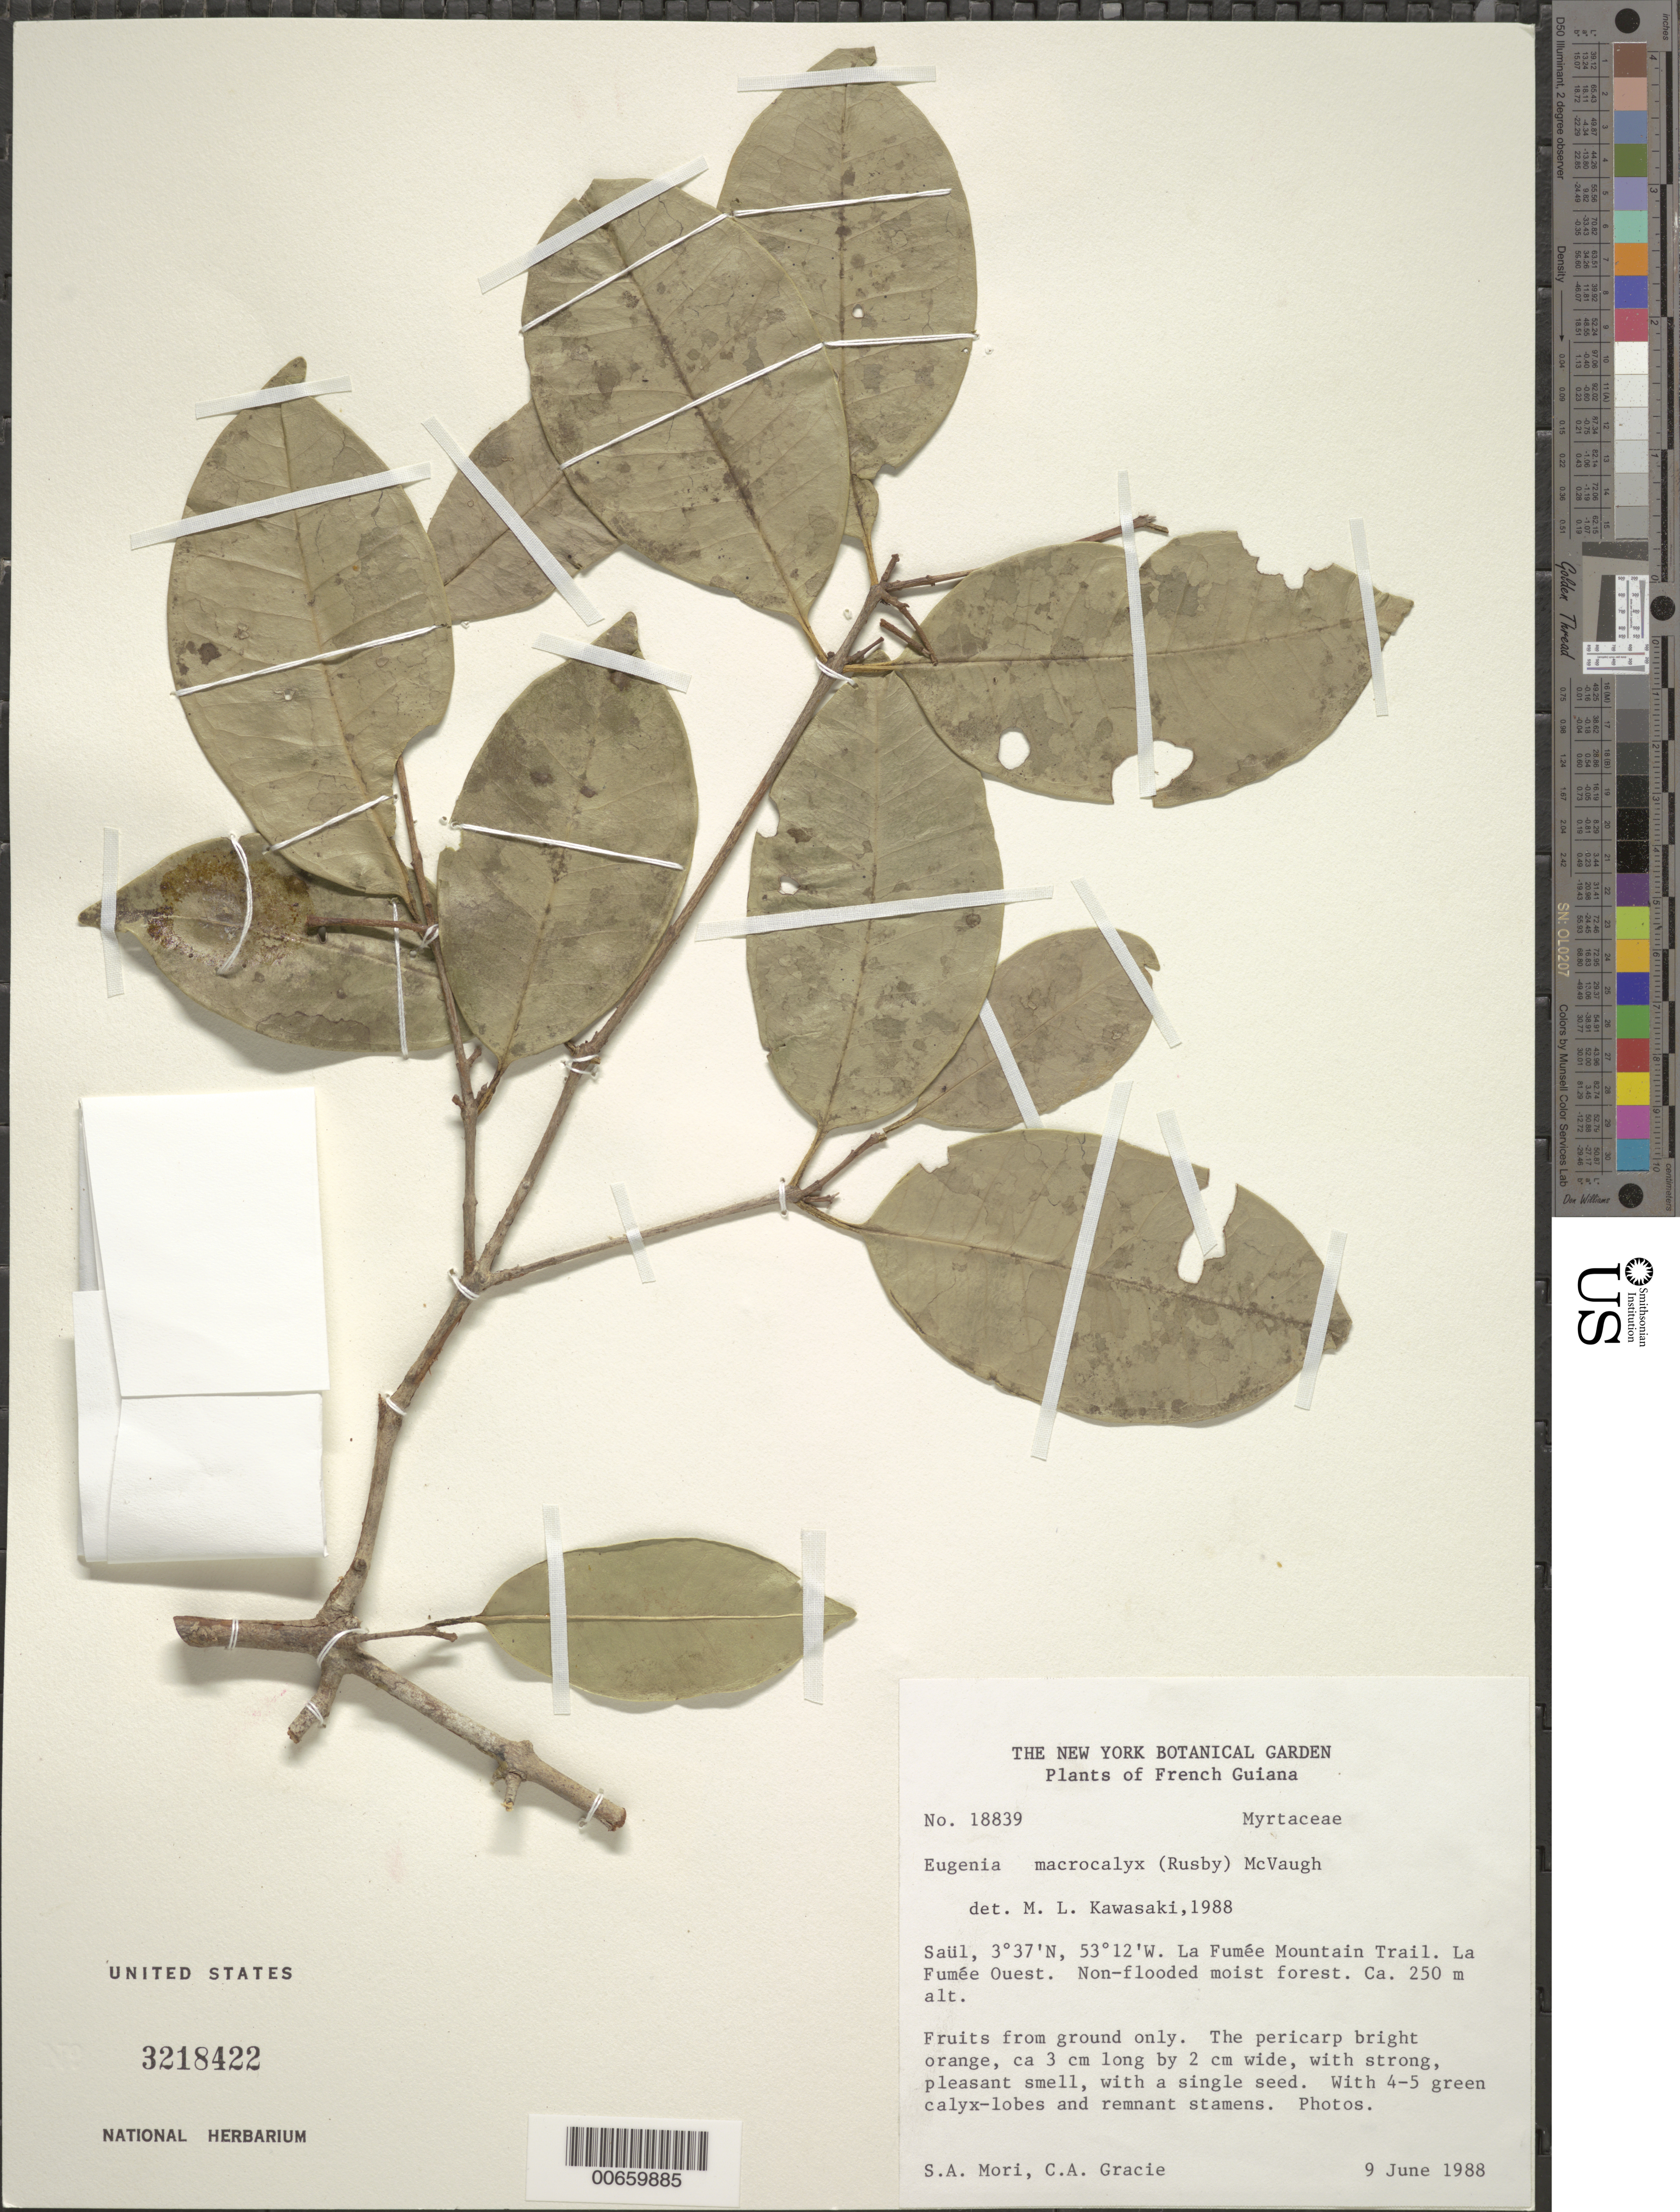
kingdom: Plantae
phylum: Tracheophyta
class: Magnoliopsida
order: Myrtales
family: Myrtaceae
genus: Eugenia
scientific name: Eugenia wentii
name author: Amshoff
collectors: S. Mori & C. A. Gracie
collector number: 18839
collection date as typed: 9-Jun-88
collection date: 1988-06-09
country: French Guiana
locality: Saül, La Fumée Mountain Trail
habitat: Non-flooded moist forest.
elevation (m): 250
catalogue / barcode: US 3218422